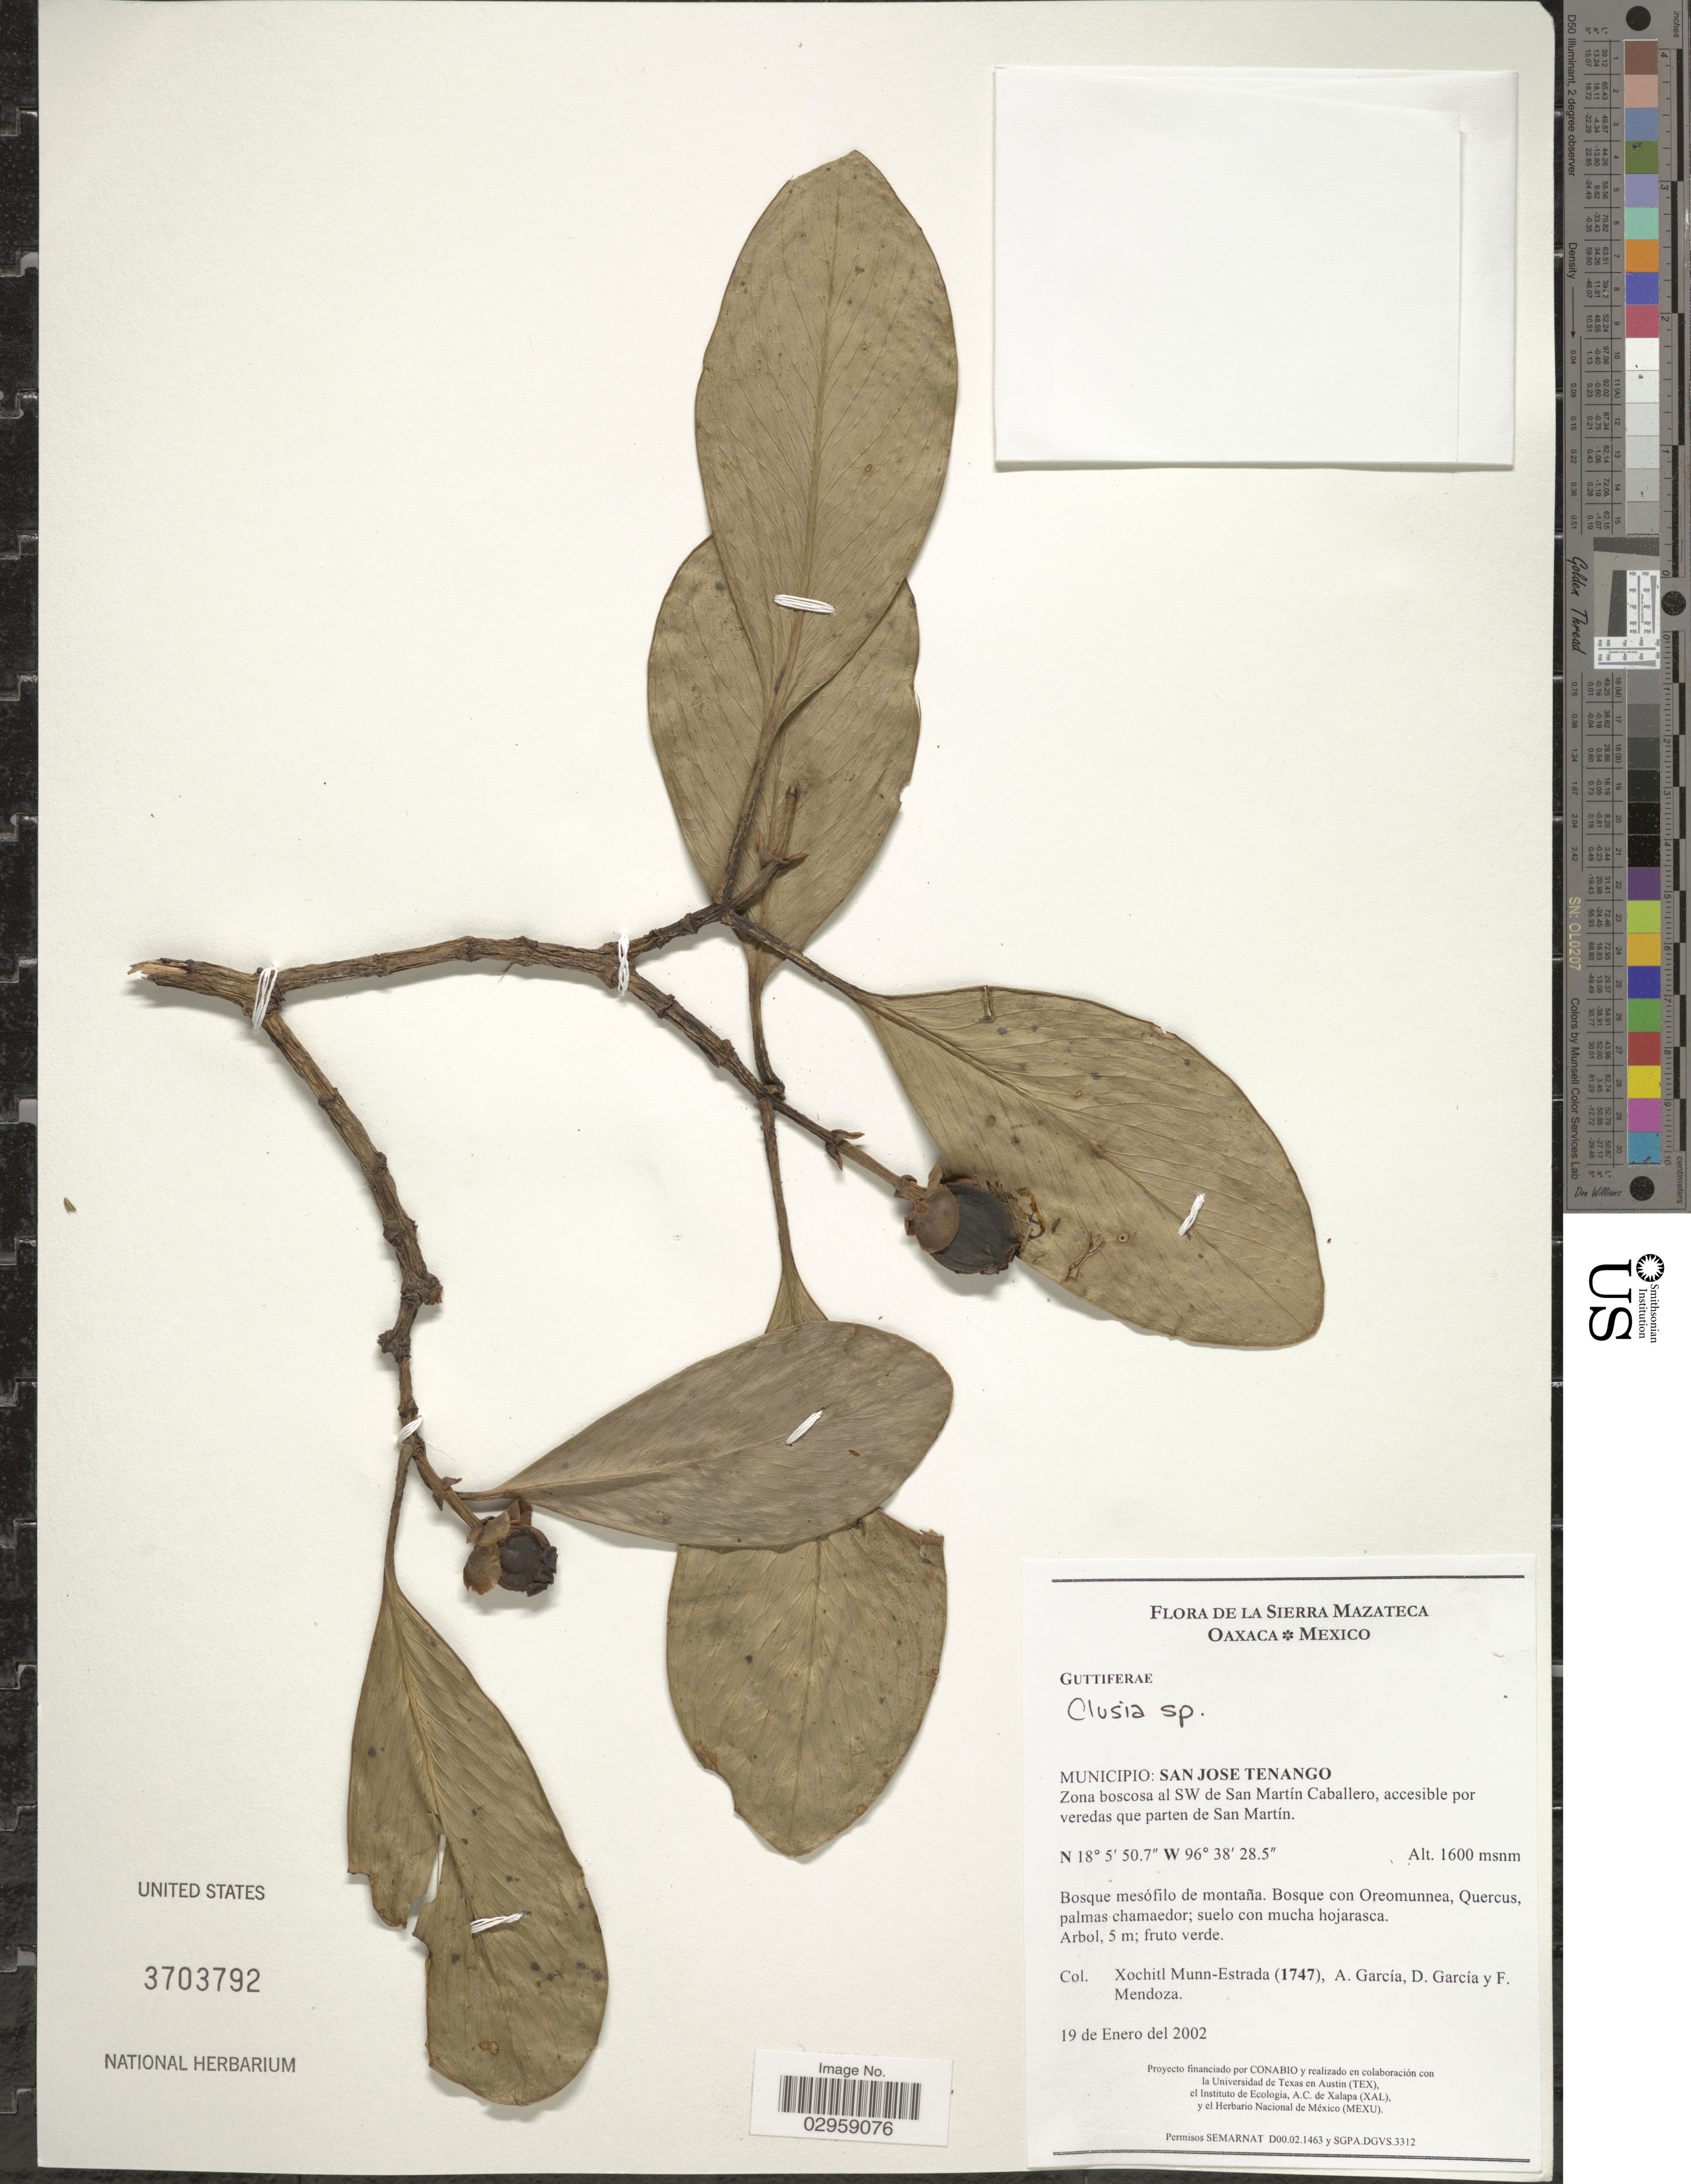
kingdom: Plantae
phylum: Tracheophyta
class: Magnoliopsida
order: Malpighiales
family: Clusiaceae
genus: Clusia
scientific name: Clusia sp.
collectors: X. Munn-Estrada, A. García, D. García & F. Mendoza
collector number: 1747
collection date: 2002-01-19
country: Mexico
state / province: Oaxaca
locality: De la Sierra Mazateca. Municipio: San Jose Tenango. Zona boscosa al SW de San Martín Caballero, accesible por veredas que parten de San Martín.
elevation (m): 1600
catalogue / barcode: US 3703792